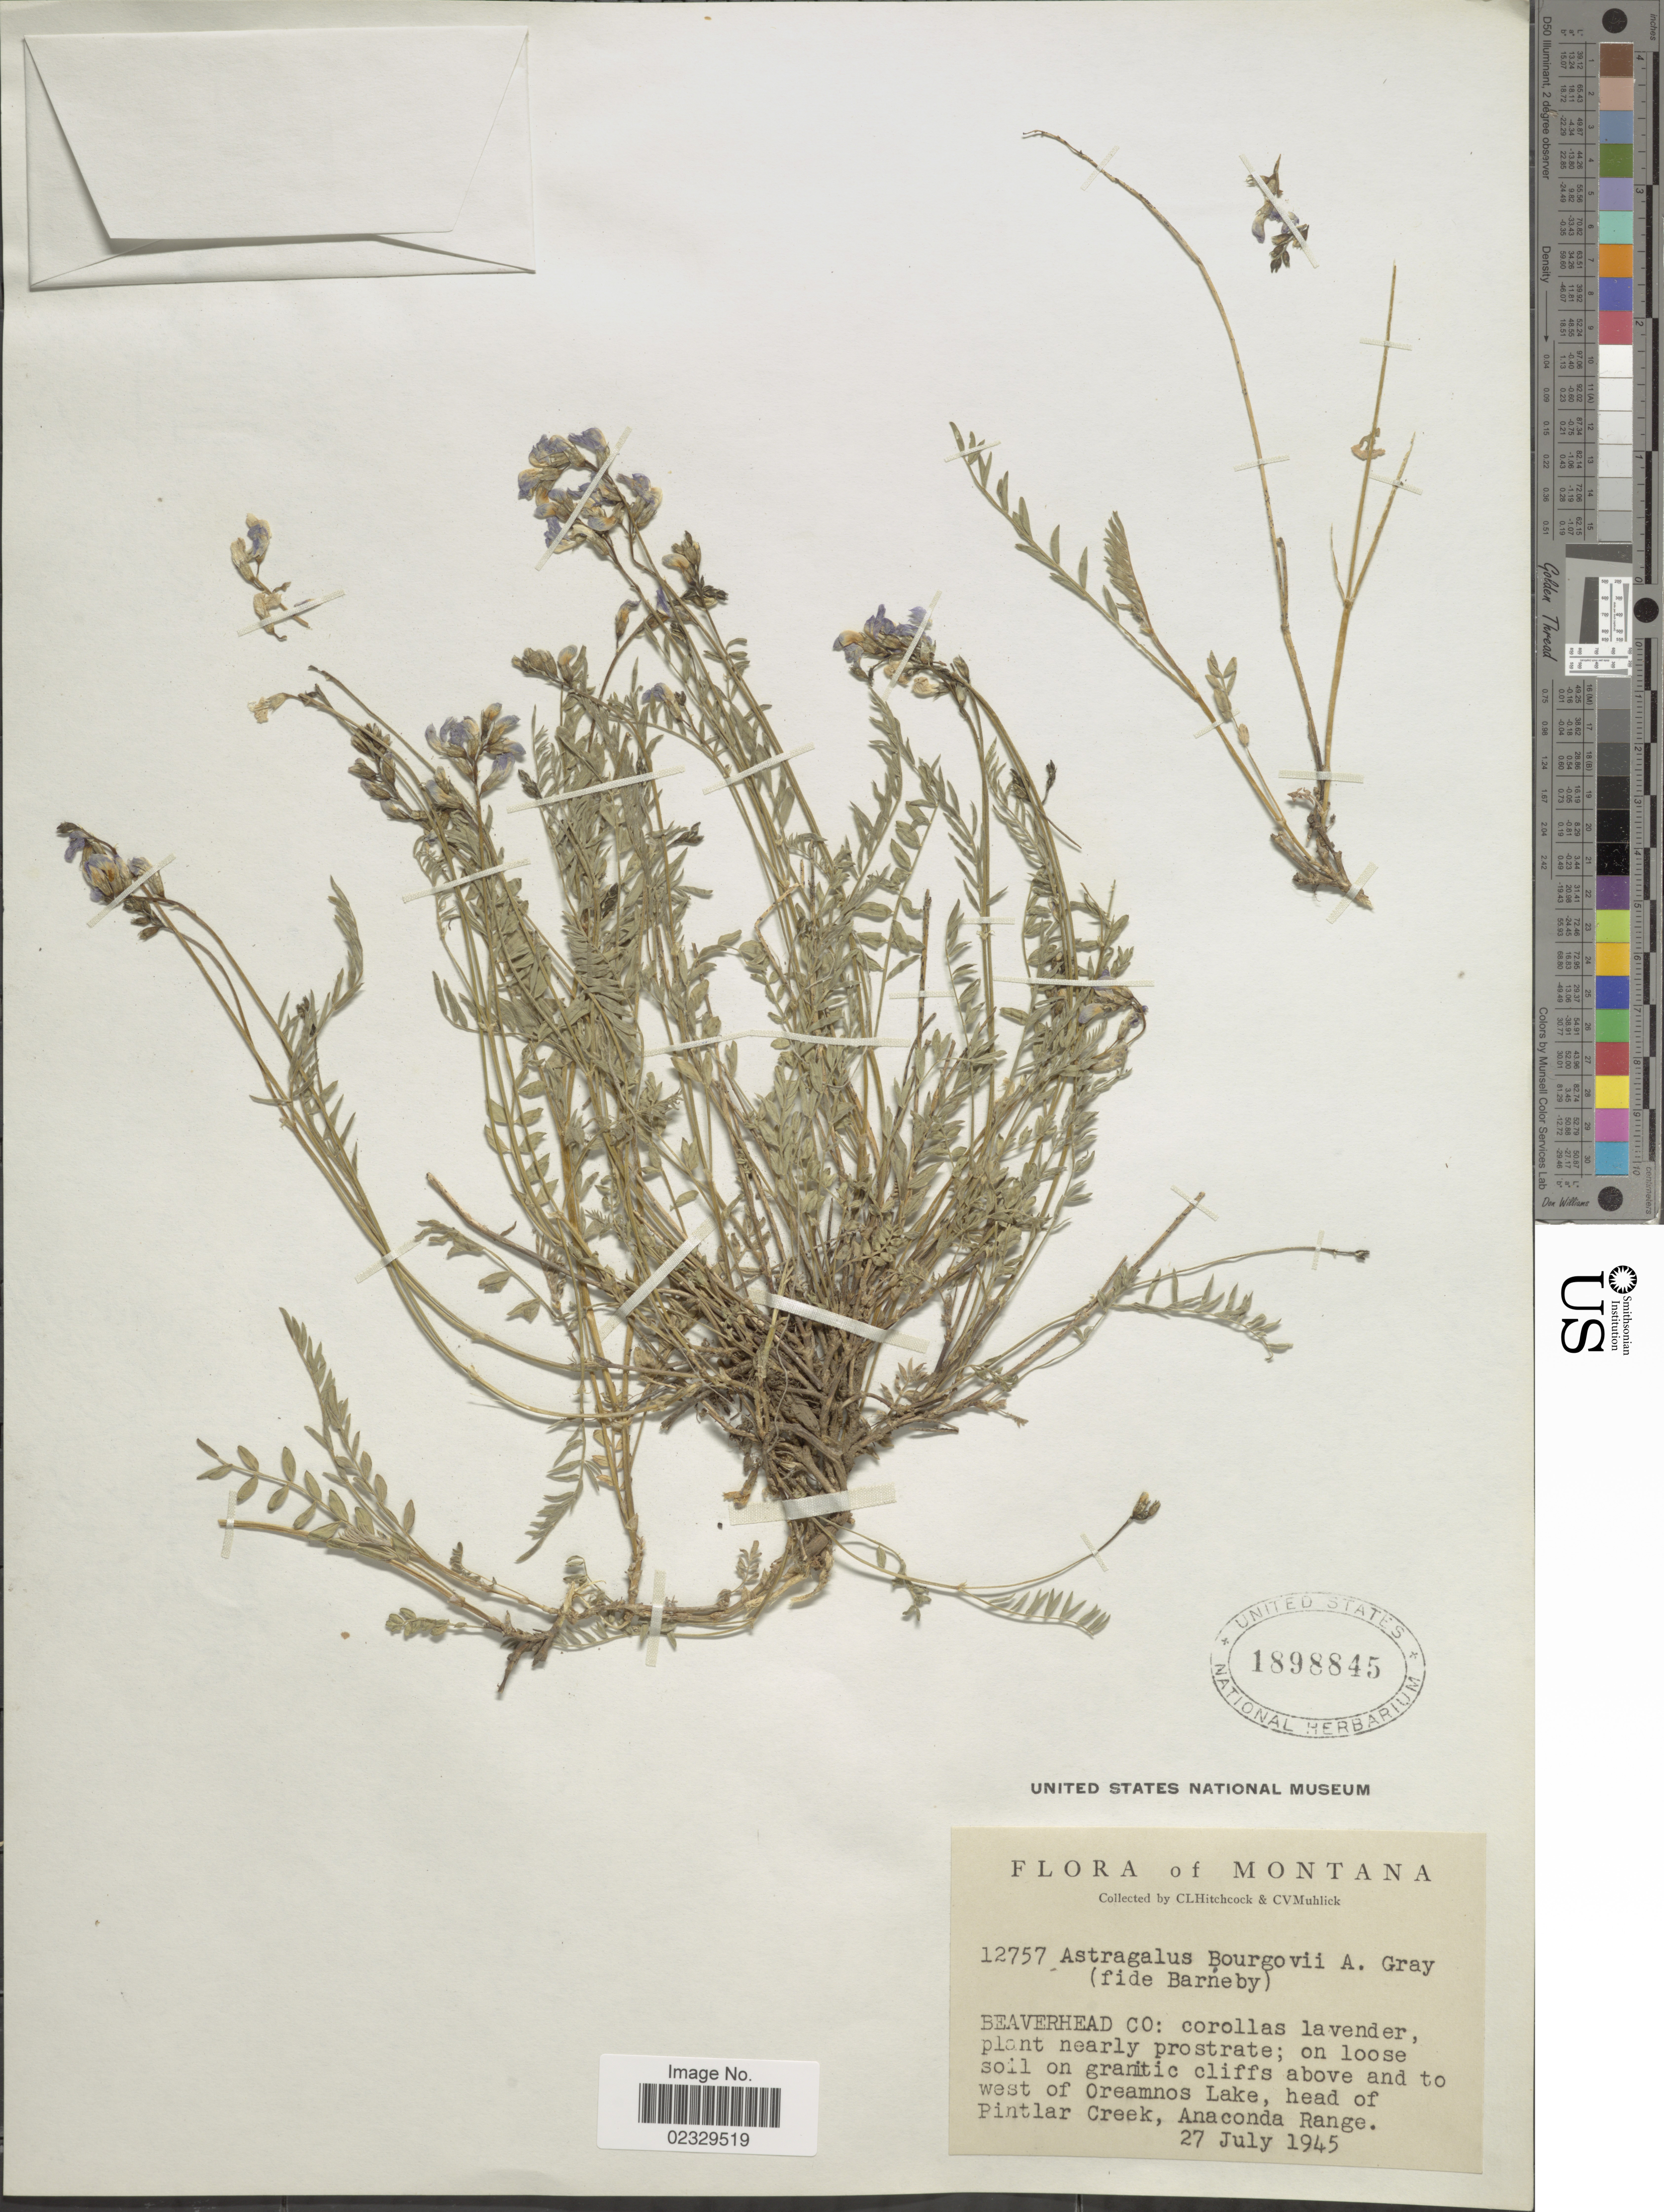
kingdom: Plantae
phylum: Tracheophyta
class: Magnoliopsida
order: Fabales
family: Fabaceae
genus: Astragalus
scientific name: Astragalus bourgovii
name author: A. Gray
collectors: C. L. Hitchcock & C. V. Muhlick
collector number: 12757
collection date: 1945-07-27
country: United States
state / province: Montana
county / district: Beaverhead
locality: Above and to west of Oreamos Lake, head of Pintlar Creek, Anaconda Range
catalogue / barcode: US 1898845